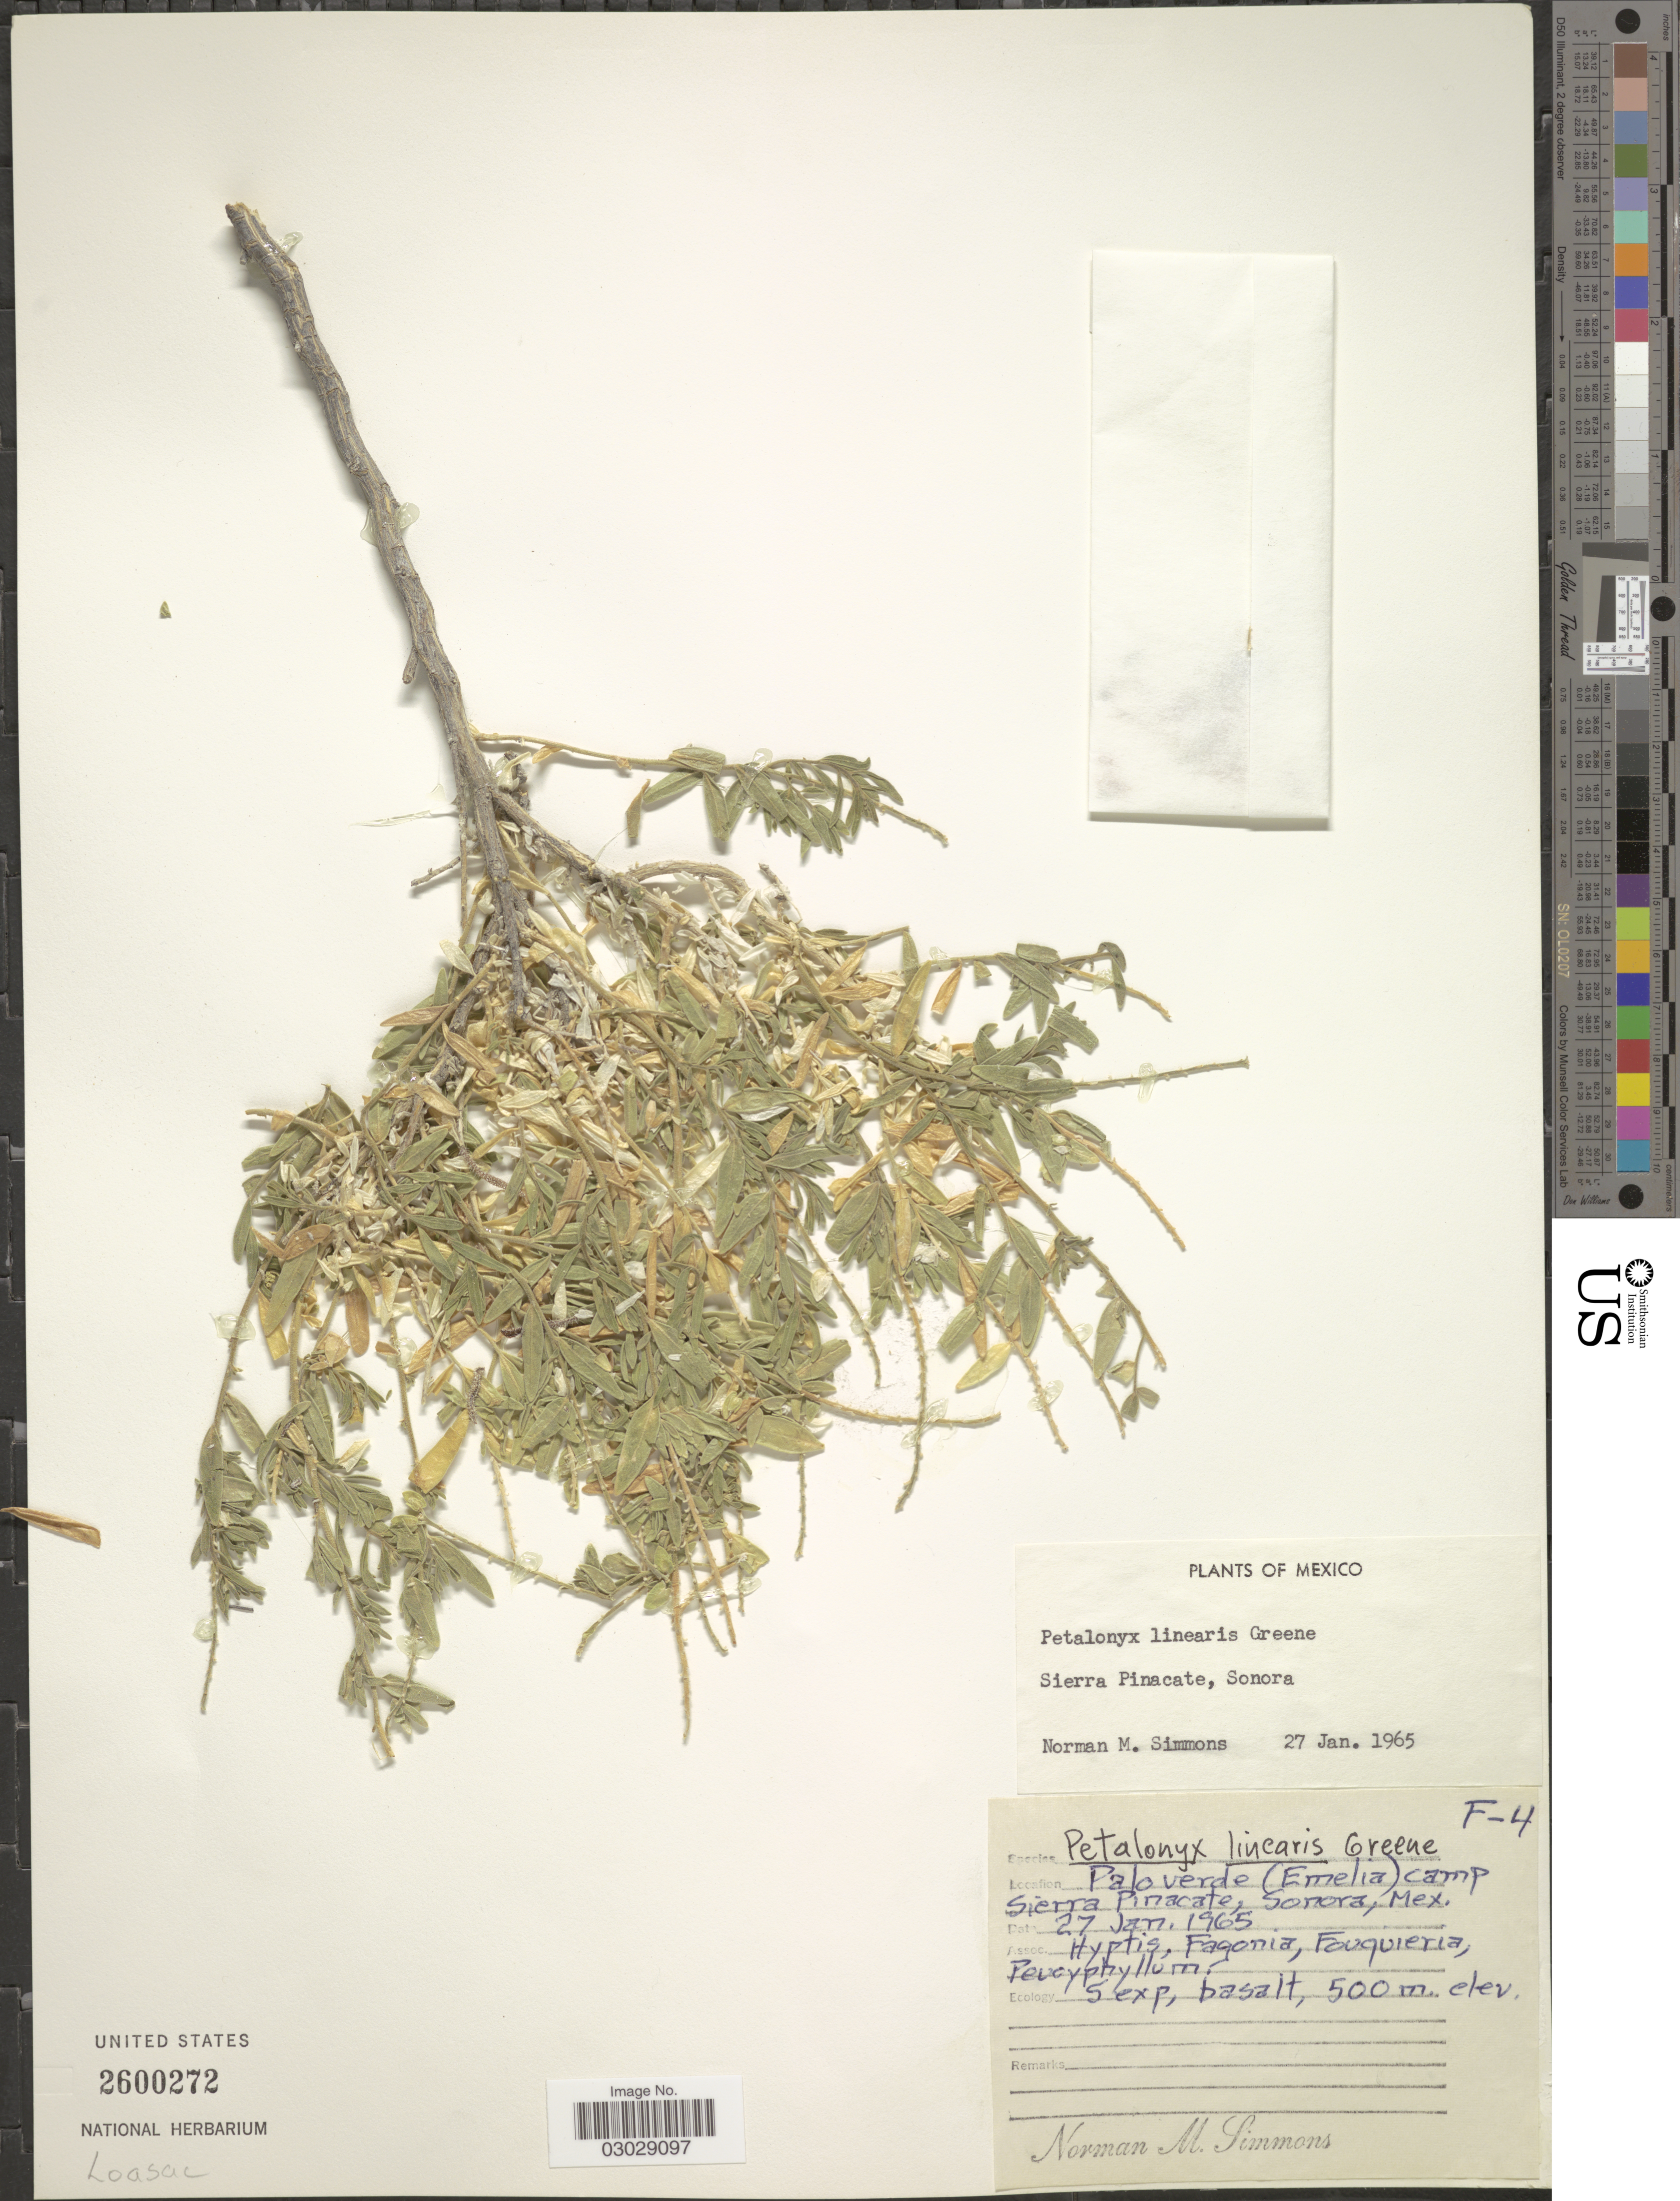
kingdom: Plantae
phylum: Tracheophyta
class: Magnoliopsida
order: Cornales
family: Loasaceae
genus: Petalonyx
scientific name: Petalonyx linearis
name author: Green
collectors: N. M. Simmons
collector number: F-4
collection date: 1965-01-27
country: Mexico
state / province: Sonora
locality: Sierra Pinacate. Palo verde (Emelia) camp Sierra Pinacate, Mex.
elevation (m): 500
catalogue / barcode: US 2600272